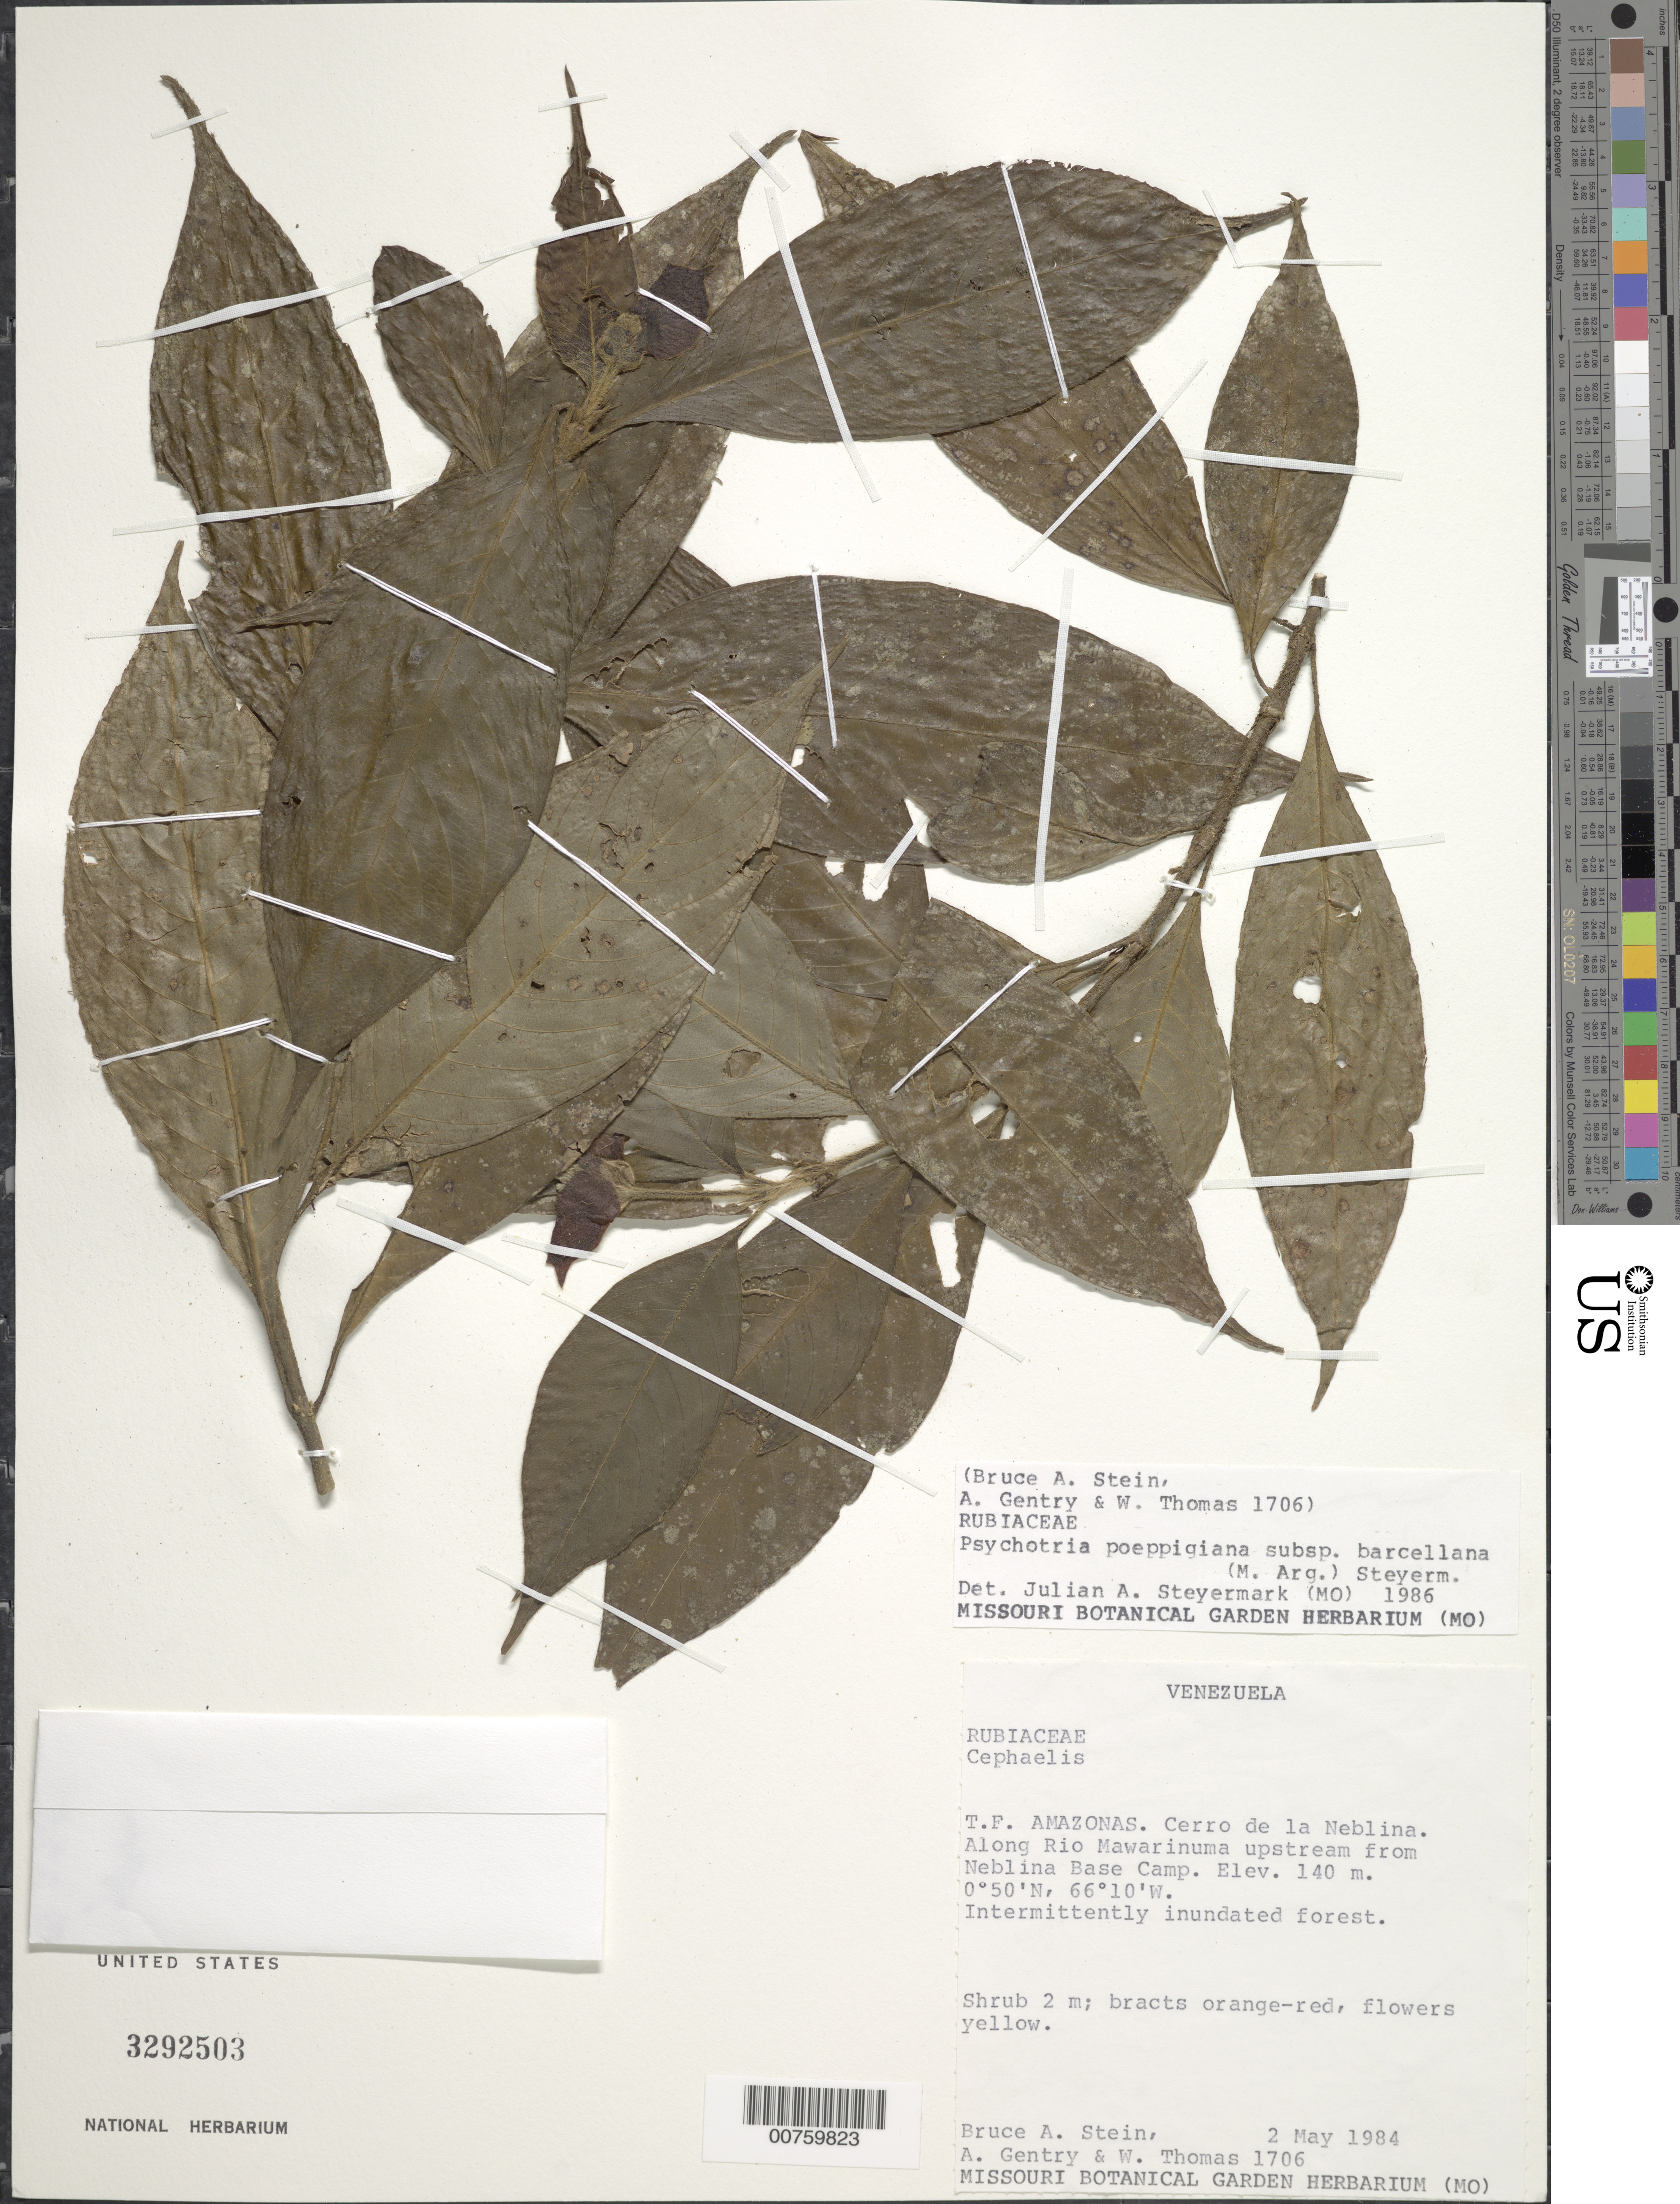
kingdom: Plantae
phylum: Tracheophyta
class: Magnoliopsida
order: Gentianales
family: Rubiaceae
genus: Psychotria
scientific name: Psychotria poeppigiana subsp. barcellana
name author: (Müll. Arg.) Steyerm.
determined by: Steyermark, Julian A., (VEN)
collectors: B. A. Stein, A. H. Gentry & W. Thomas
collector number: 1706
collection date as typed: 2-May-84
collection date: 1984-05-02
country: Venezuela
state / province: Amazonas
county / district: Río Negro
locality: Cerro de la Neblina, Río Mawarinuma, upstream from Neblina Base Camp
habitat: Intermittently inundated forest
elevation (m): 140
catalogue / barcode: US 3292503